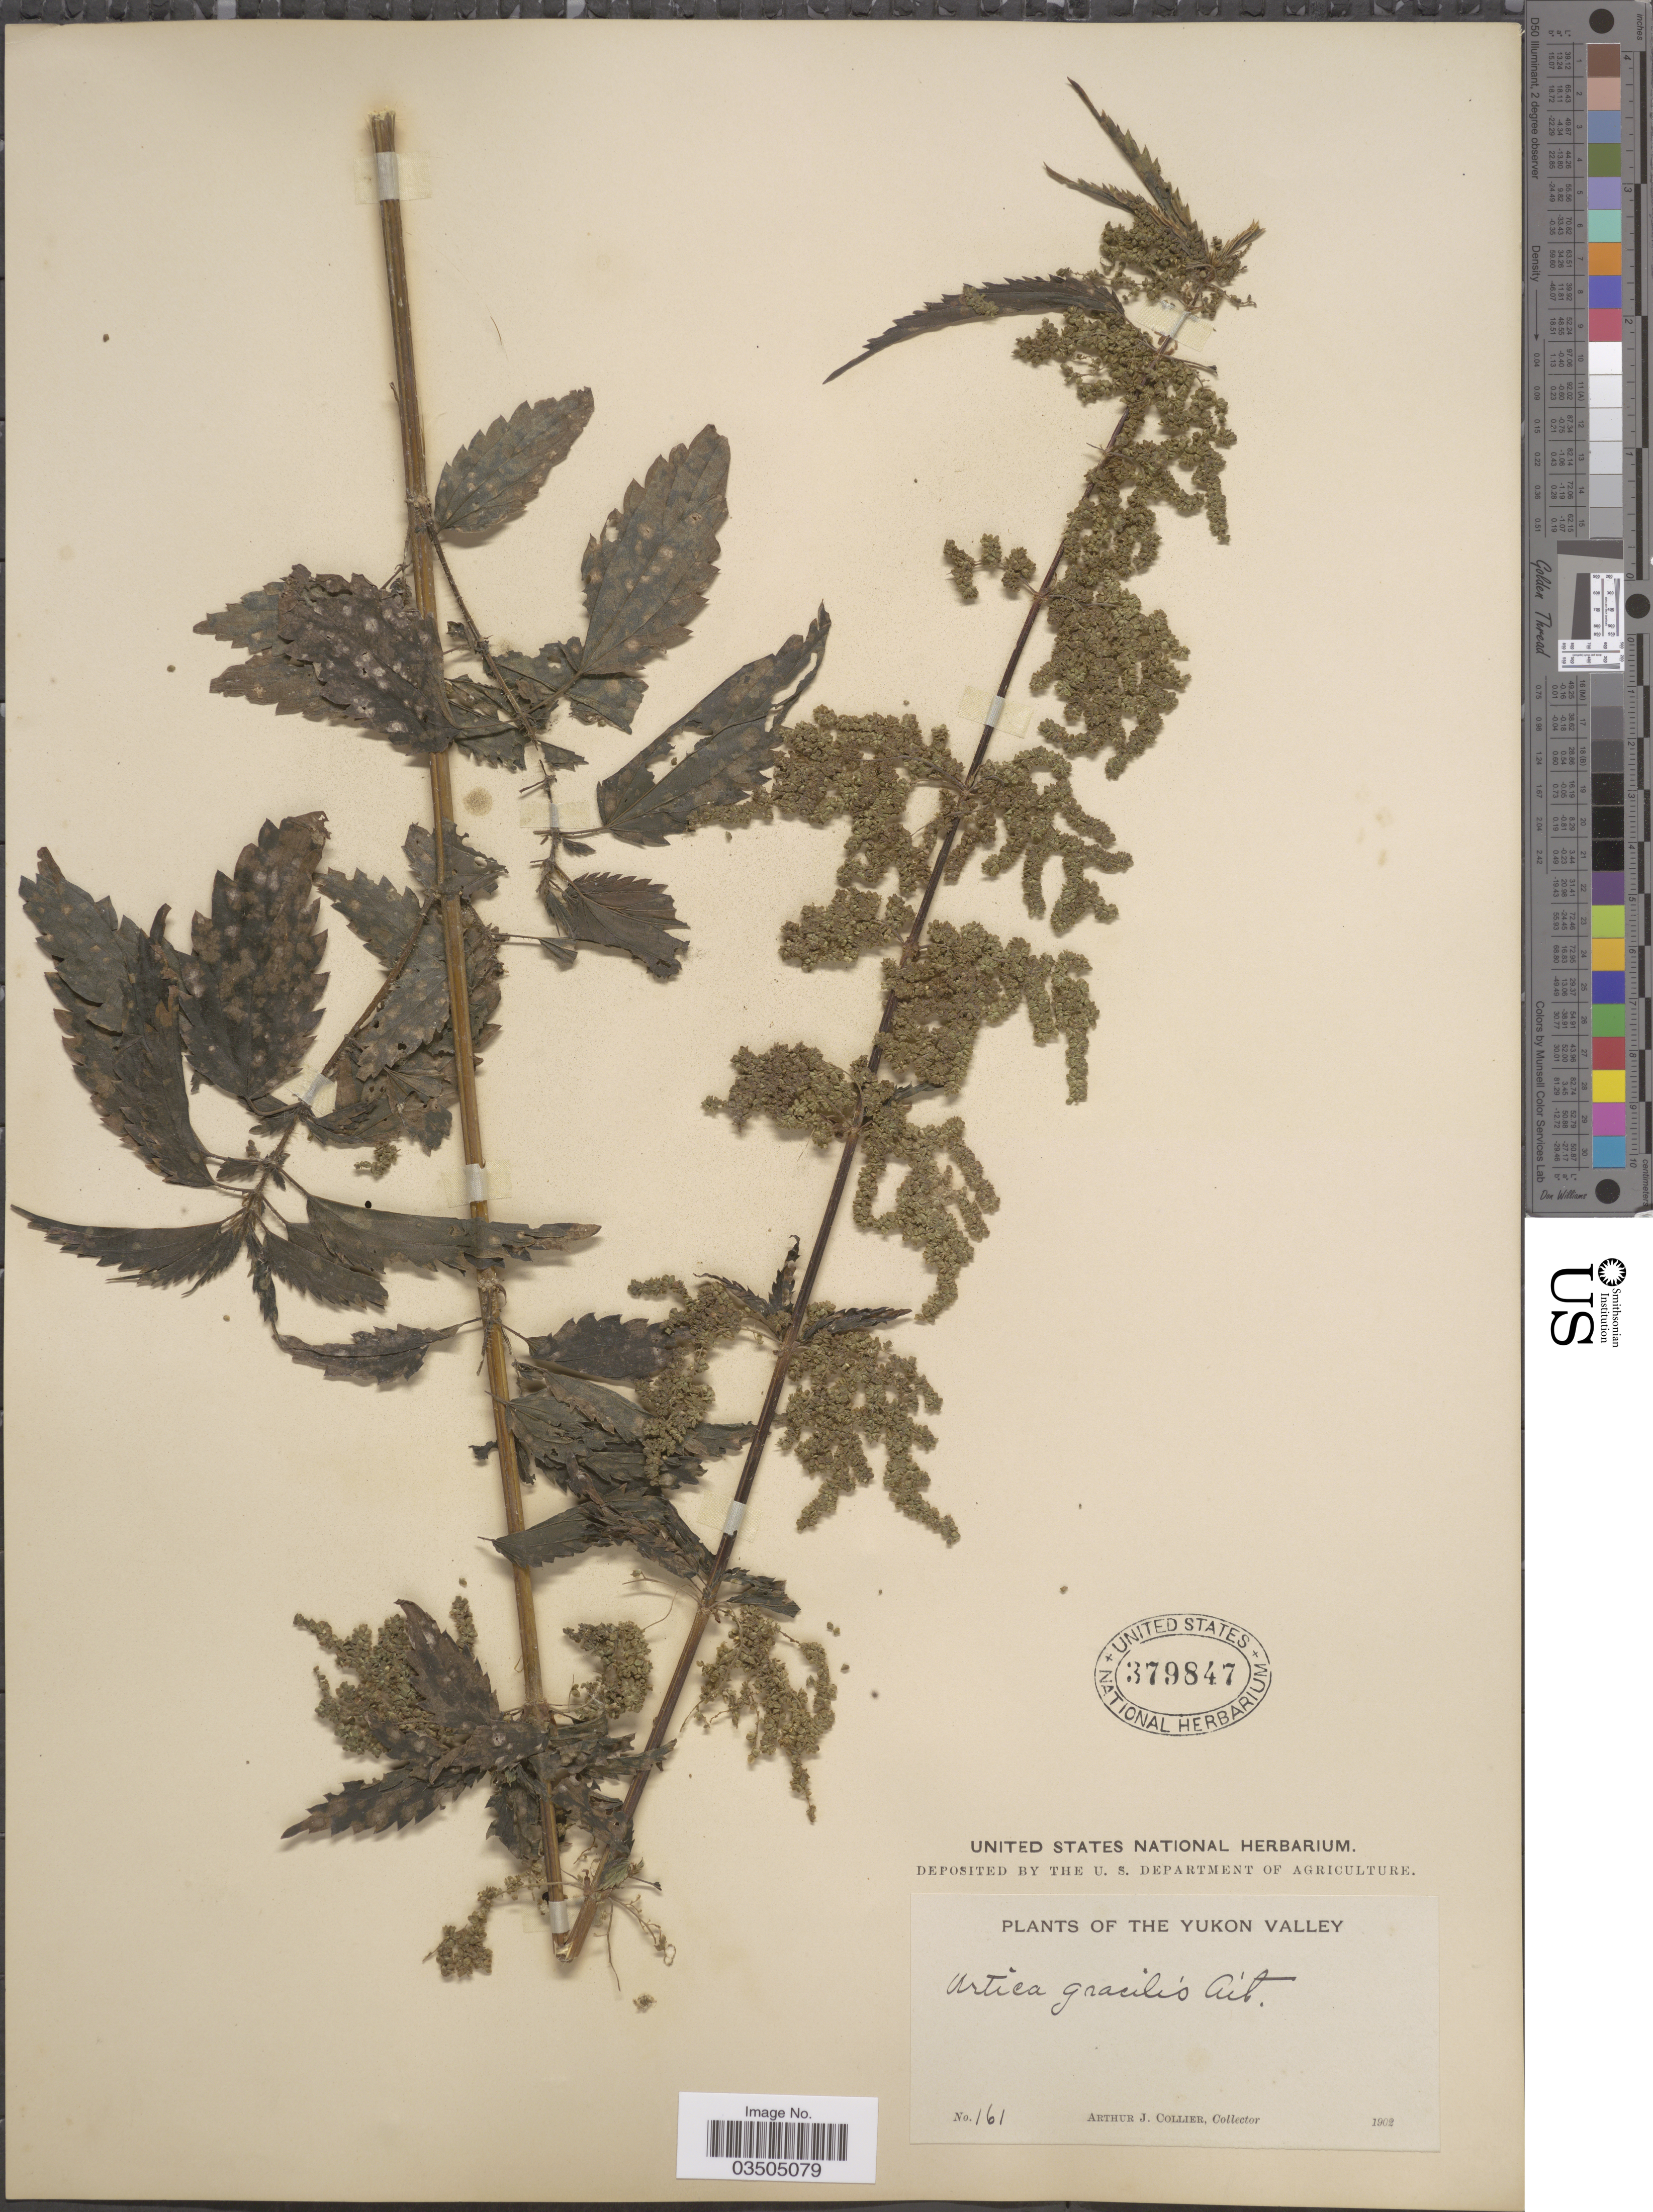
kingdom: Plantae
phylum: Tracheophyta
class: Magnoliopsida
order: Rosales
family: Urticaceae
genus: Urtica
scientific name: Urtica dioica subsp. gracilis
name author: L.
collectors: A. Collier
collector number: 161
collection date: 1902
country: Canada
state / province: Yukon Territory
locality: The Yukon Valley.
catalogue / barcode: US 379847